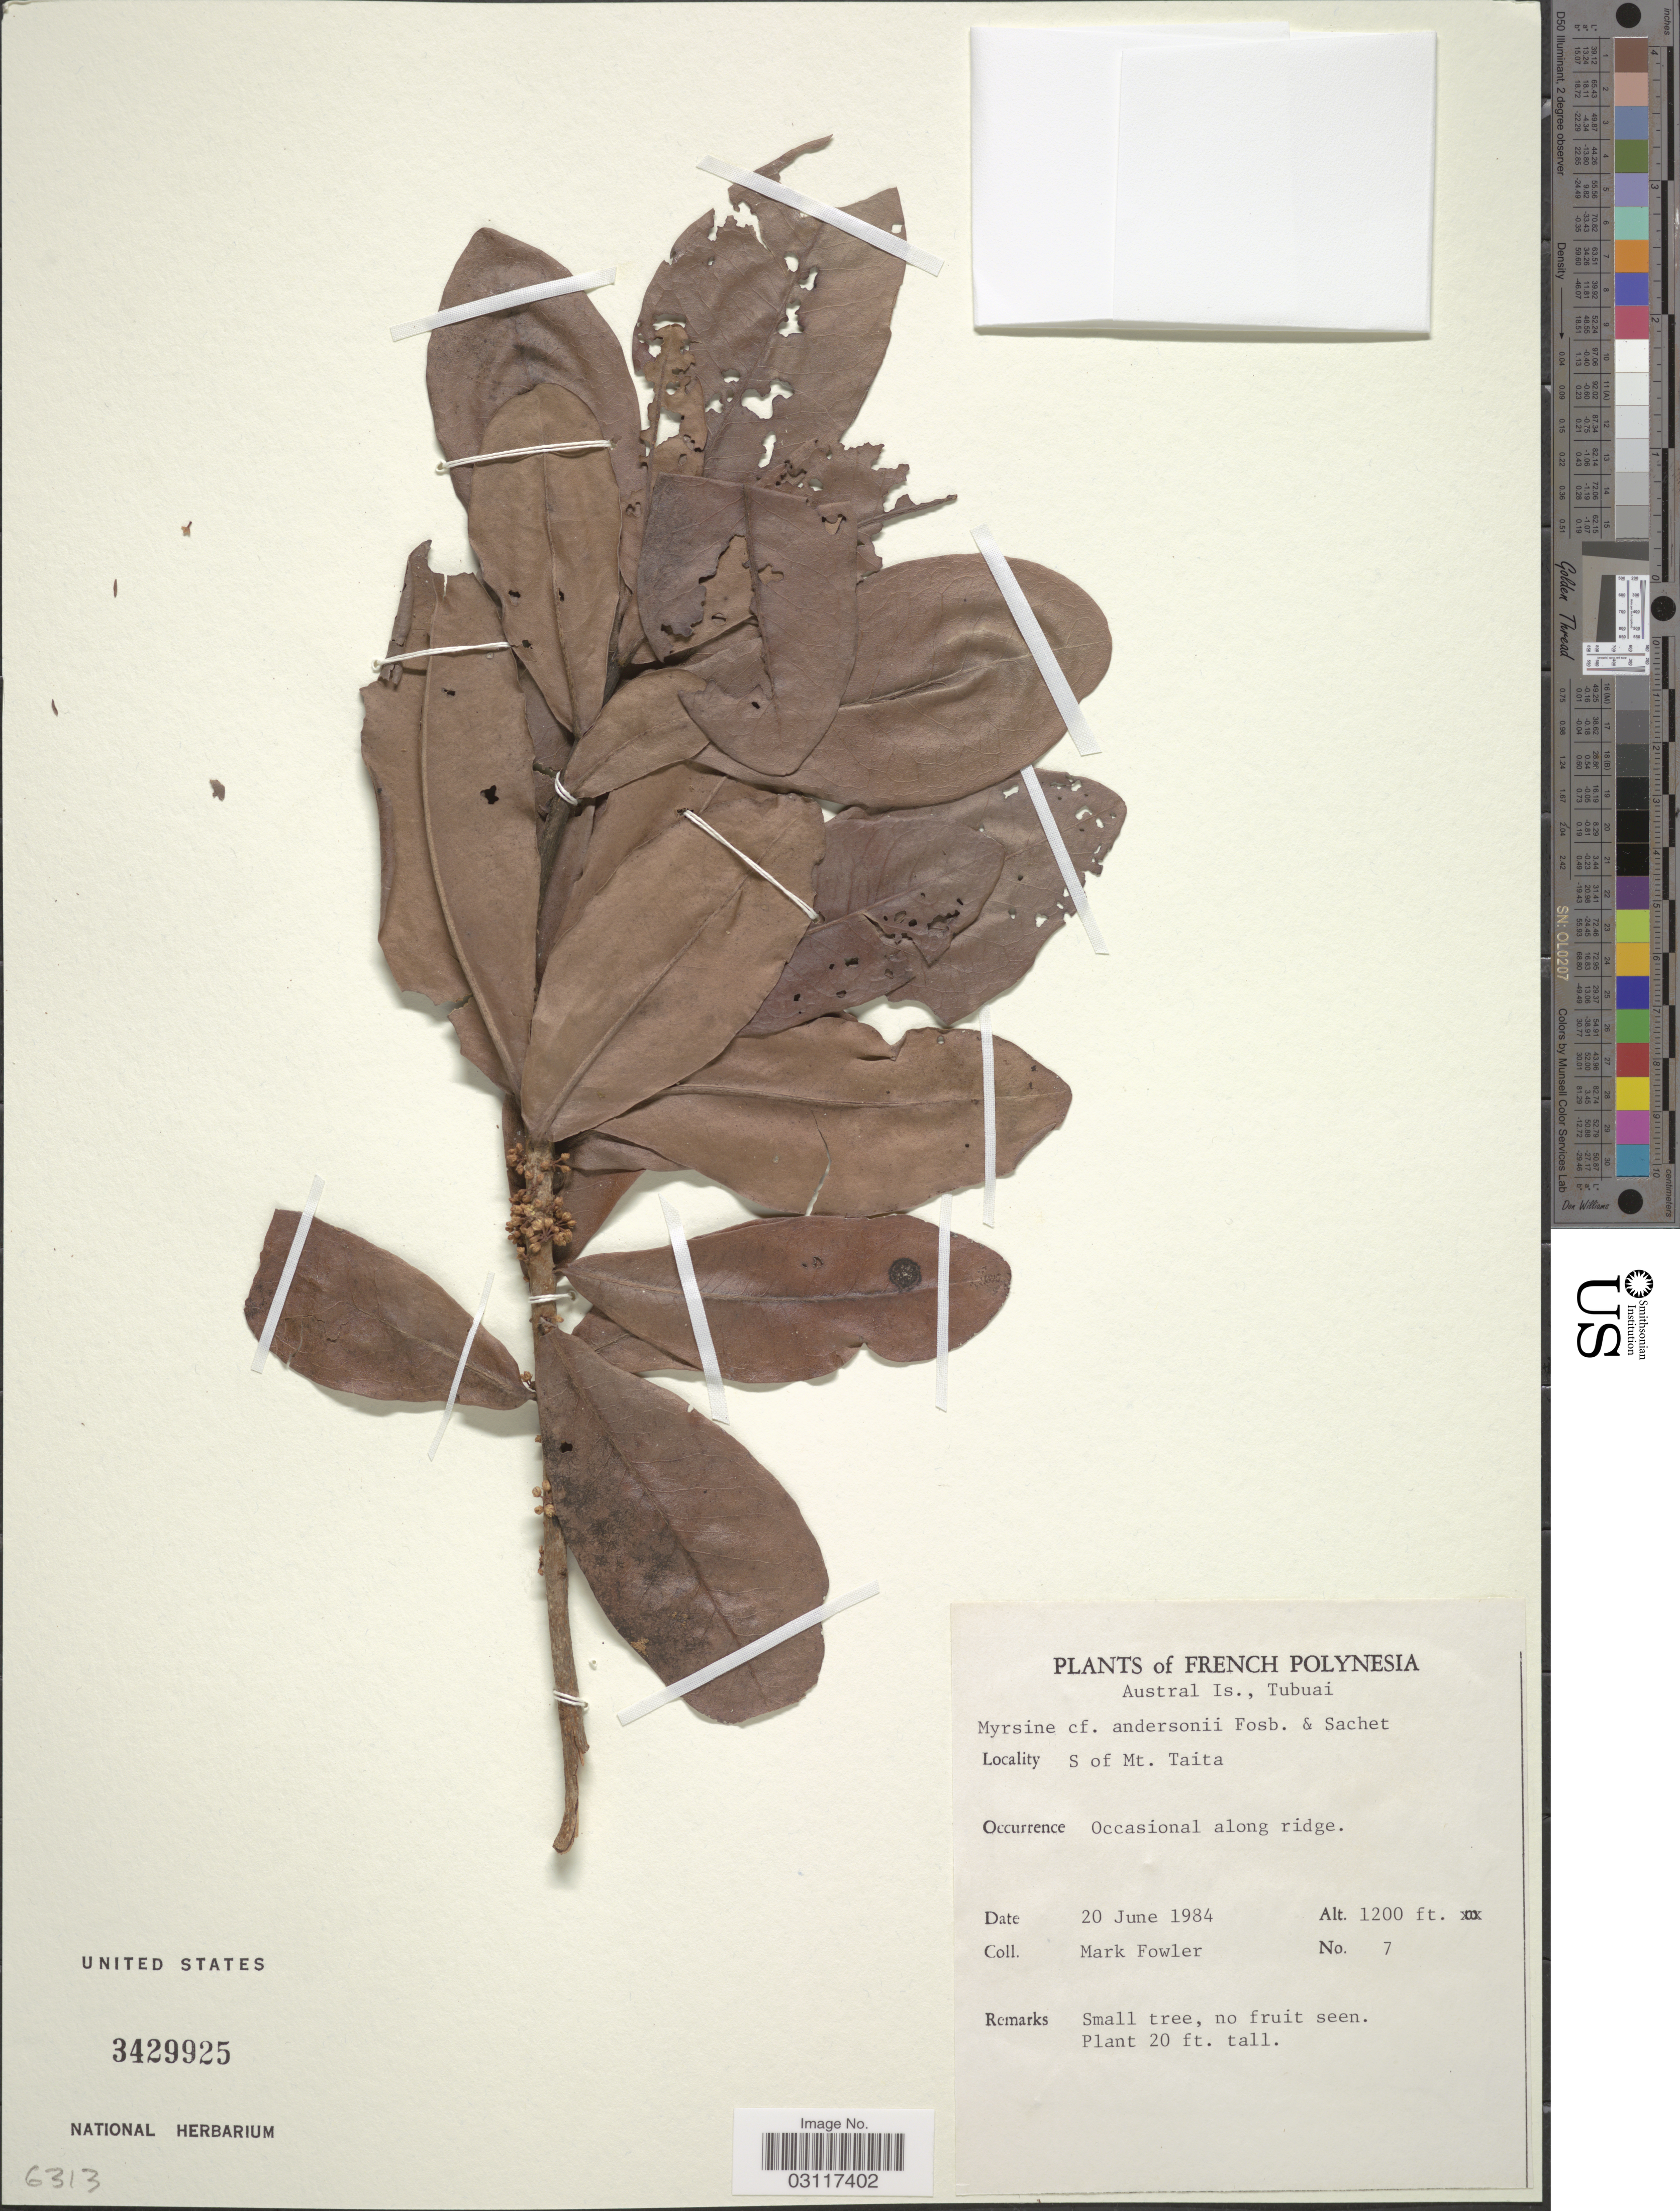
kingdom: Plantae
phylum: Tracheophyta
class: Magnoliopsida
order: Ericales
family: Primulaceae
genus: Myrsine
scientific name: Myrsine andersonii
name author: Fosberg & Sachet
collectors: M. Fowler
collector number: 7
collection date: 1984-06-20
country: French Polynesia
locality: Austral Is., Tubuai, S of Mt. Taita.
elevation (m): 366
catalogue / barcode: US 3429925